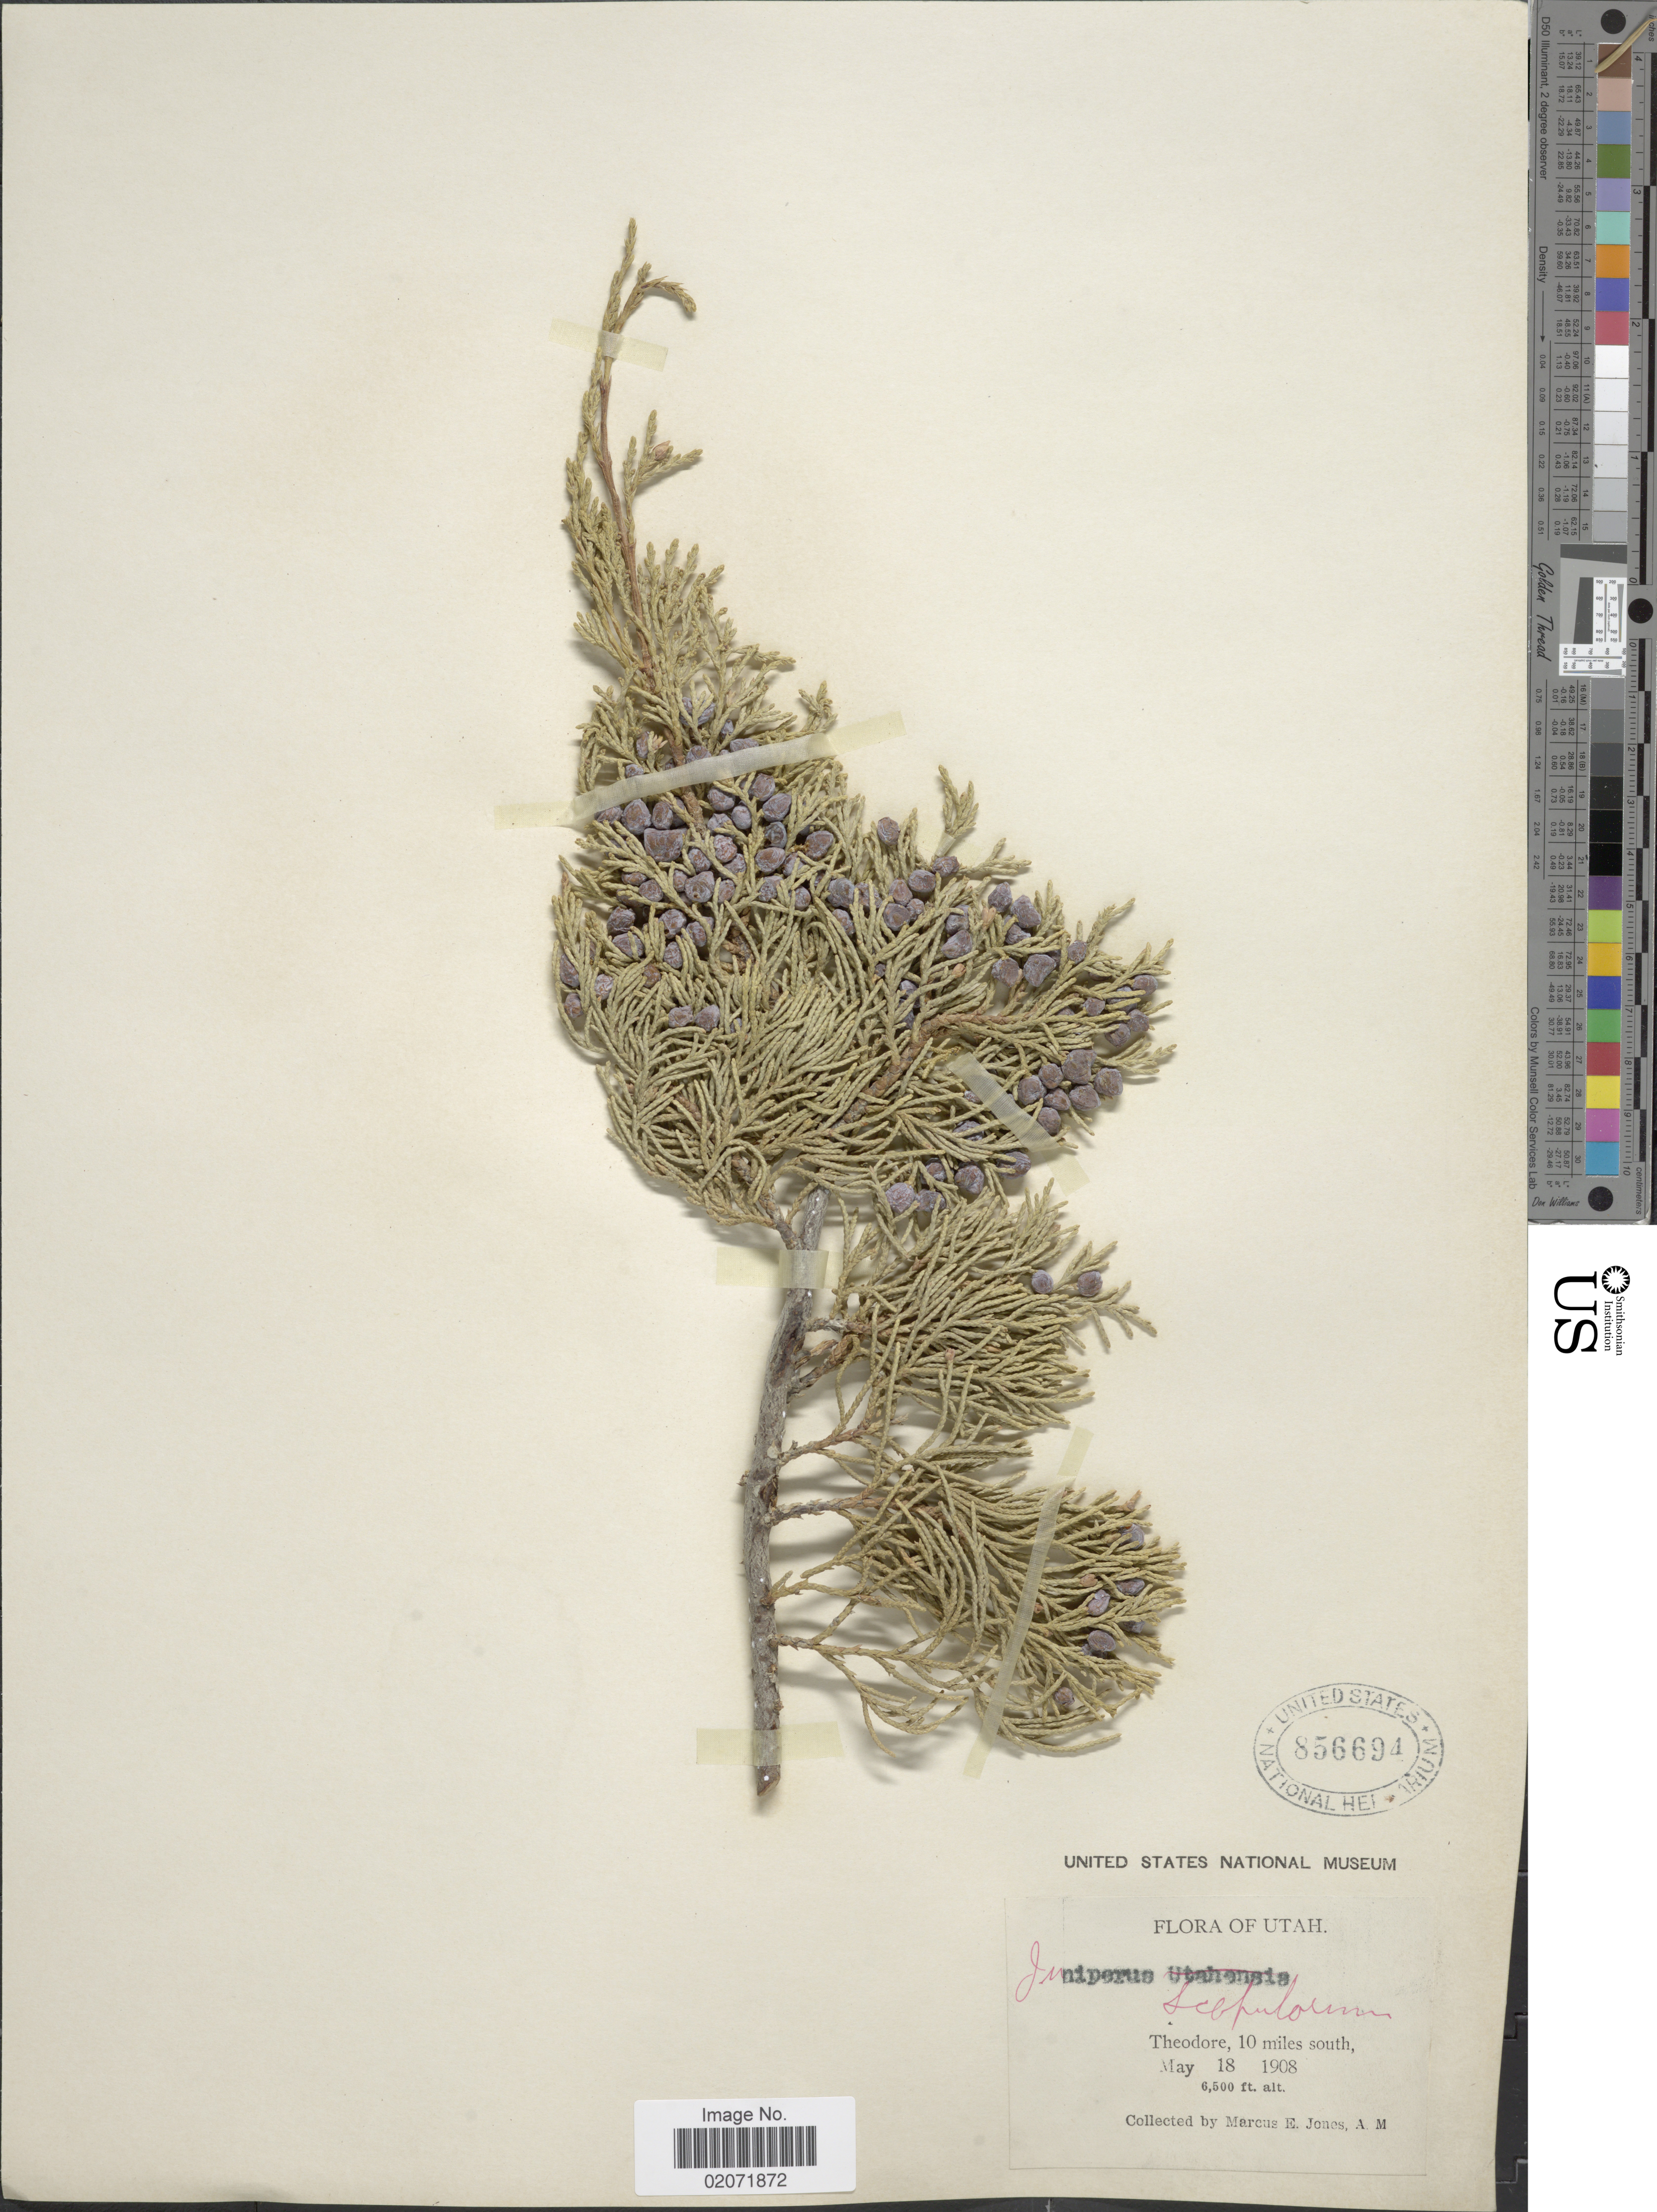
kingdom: Plantae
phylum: Tracheophyta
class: Pinopsida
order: Pinales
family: Cupressaceae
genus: Juniperus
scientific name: Juniperus scopulorum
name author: Sarg.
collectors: M. E. Jones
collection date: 1908-05-18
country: United States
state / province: Utah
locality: Theodore, 10 miles south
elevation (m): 1981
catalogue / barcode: US 856694